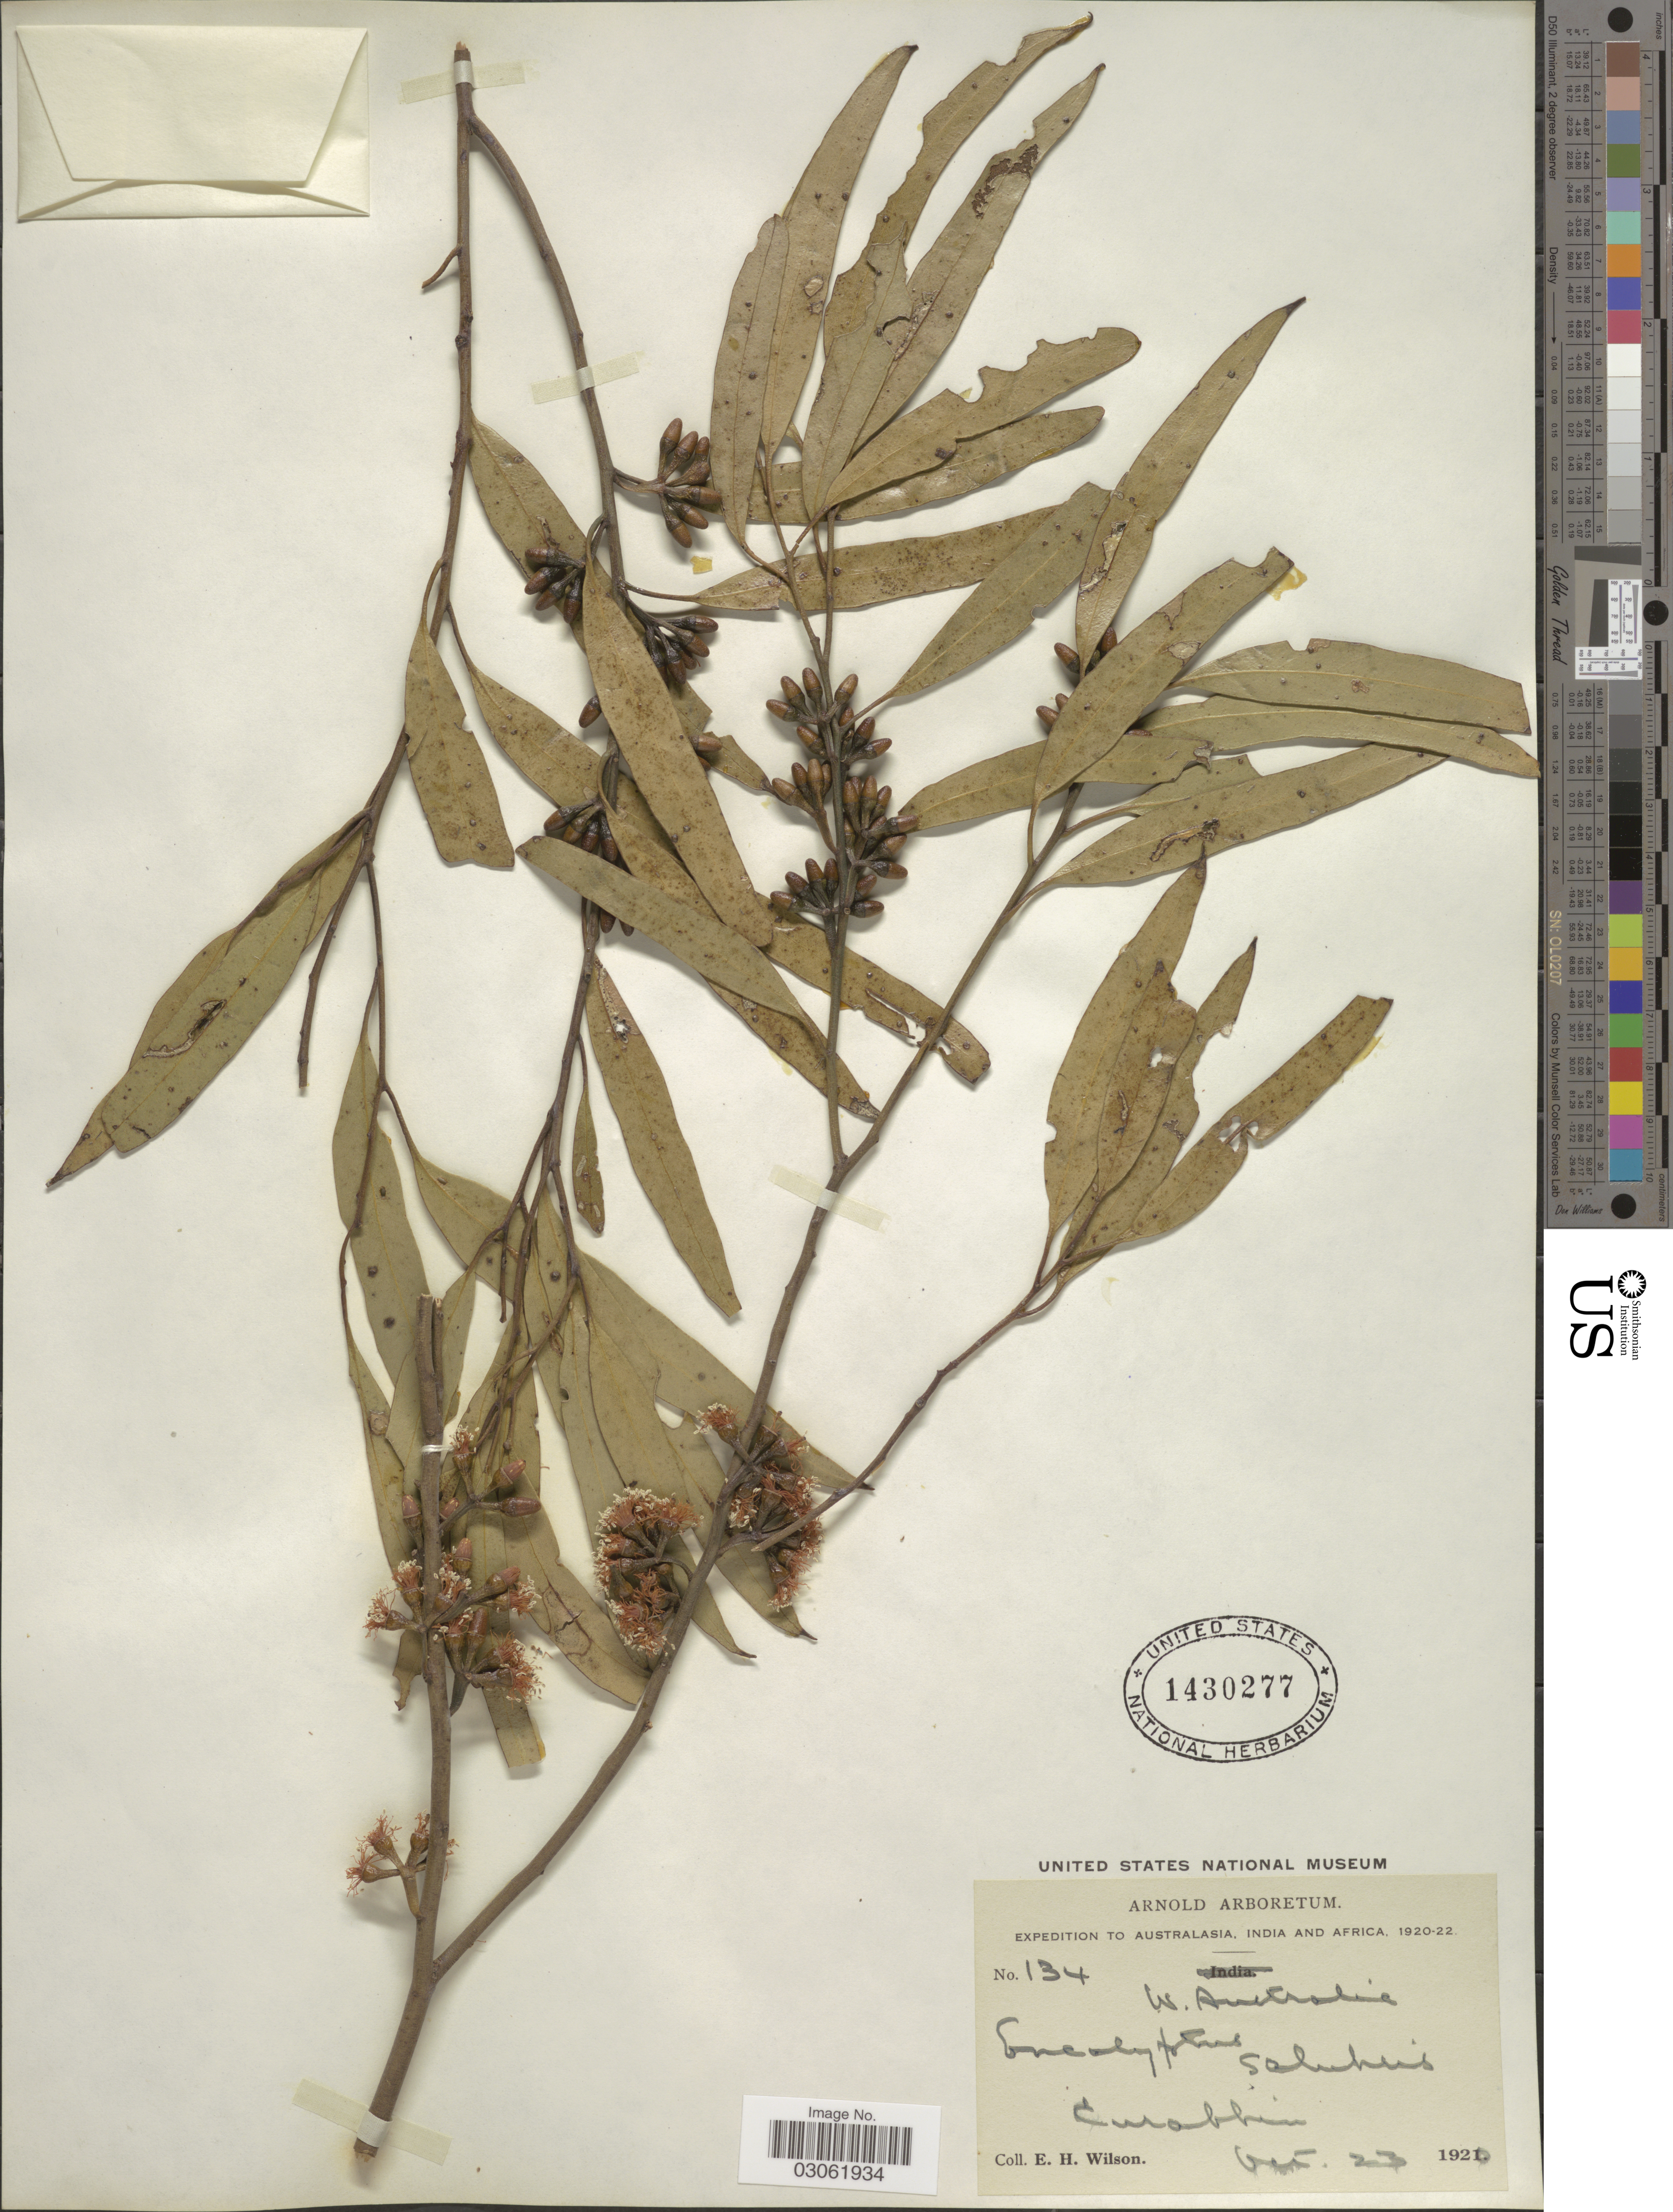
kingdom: Plantae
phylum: Tracheophyta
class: Magnoliopsida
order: Myrtales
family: Myrtaceae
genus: Eucalyptus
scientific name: Eucalyptus salubris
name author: F. Muell.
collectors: E. Wilson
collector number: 134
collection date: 1920-10-23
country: Australia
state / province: Western Australia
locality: Cunderdin.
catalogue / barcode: US 1430277